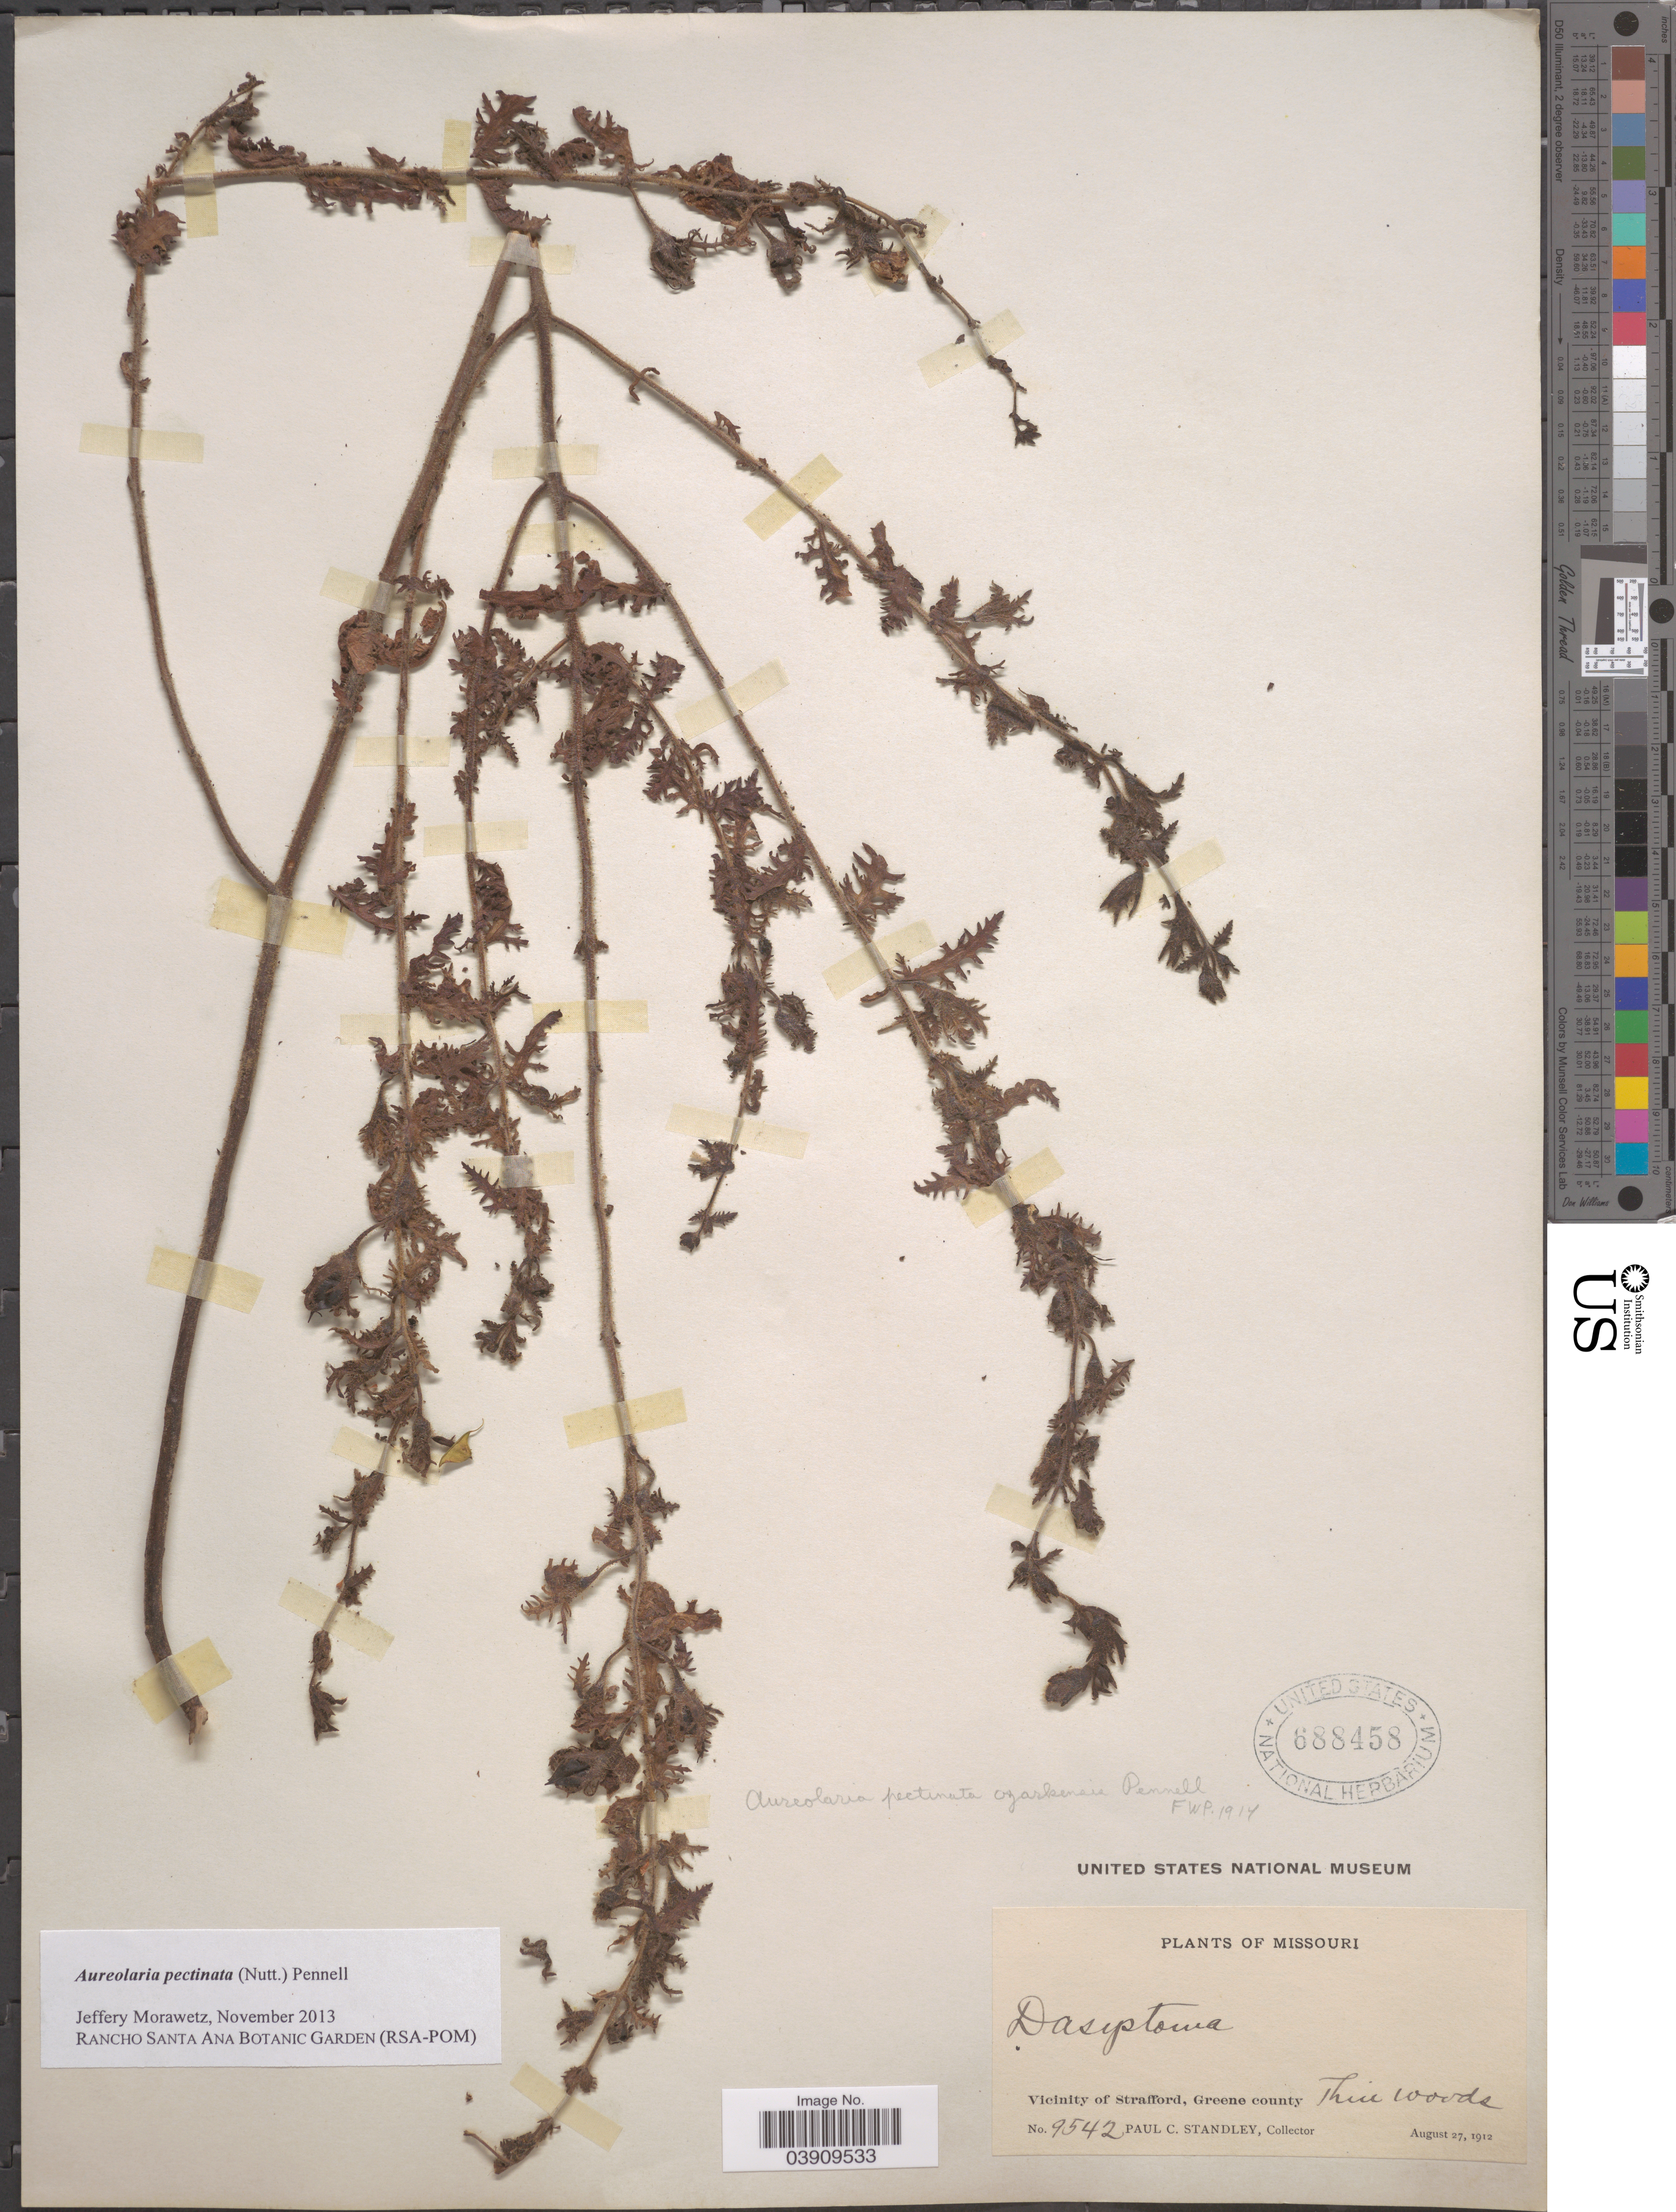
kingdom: Plantae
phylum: Tracheophyta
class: Magnoliopsida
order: Lamiales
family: Orobanchaceae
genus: Aureolaria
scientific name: Aureolaria pectinata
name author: (Nutt.) Pennell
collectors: P. C. Standley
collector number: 9542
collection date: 1912-08-27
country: United States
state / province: Missouri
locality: Vicinity of Strafford, Greene county.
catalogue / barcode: US 688458